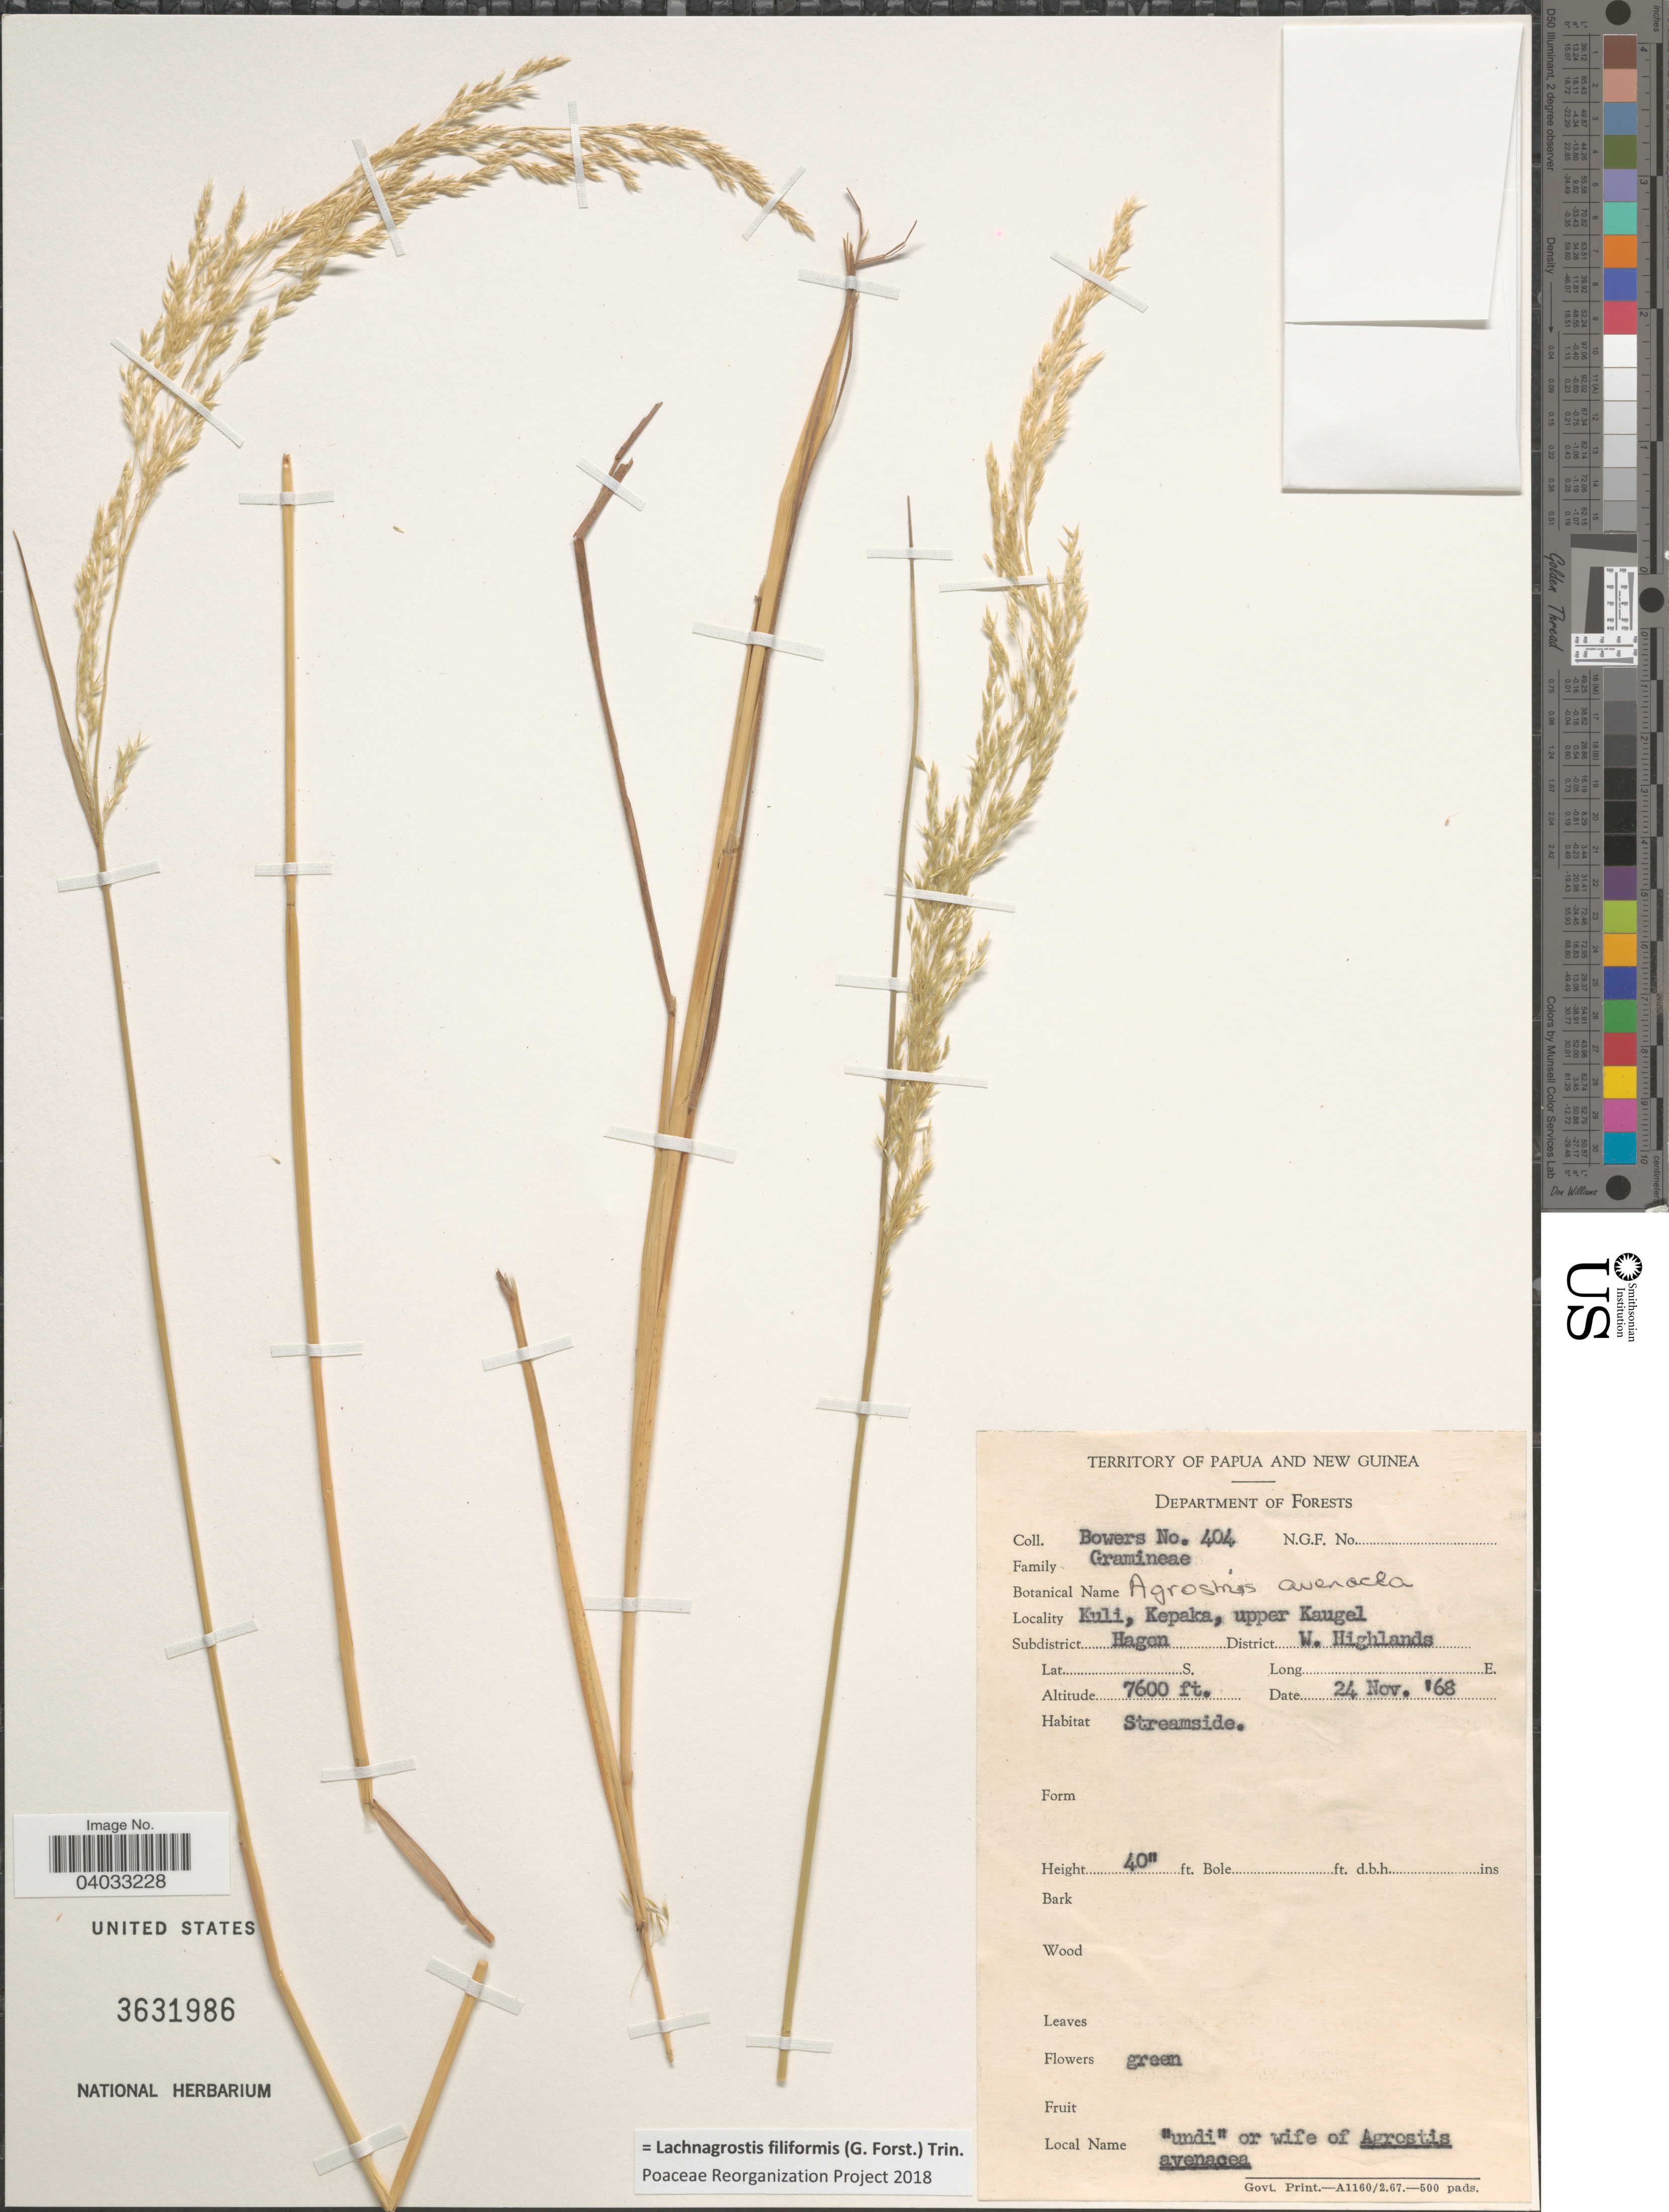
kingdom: Plantae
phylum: Tracheophyta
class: Liliopsida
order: Poales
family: Poaceae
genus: Lachnagrostis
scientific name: Lachnagrostis filiformis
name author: (J.R. Forst.) Trin.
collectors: -. Bowers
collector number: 404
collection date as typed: Transcribed d/m/y: 24/11/68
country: Papua New Guinea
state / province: Western Highlands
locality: Papua and New Guinea. Kuli, Kepaka, upper Kaugel. Subdistrict Hagen. District W. Highlands.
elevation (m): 2316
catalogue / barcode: US 3631986